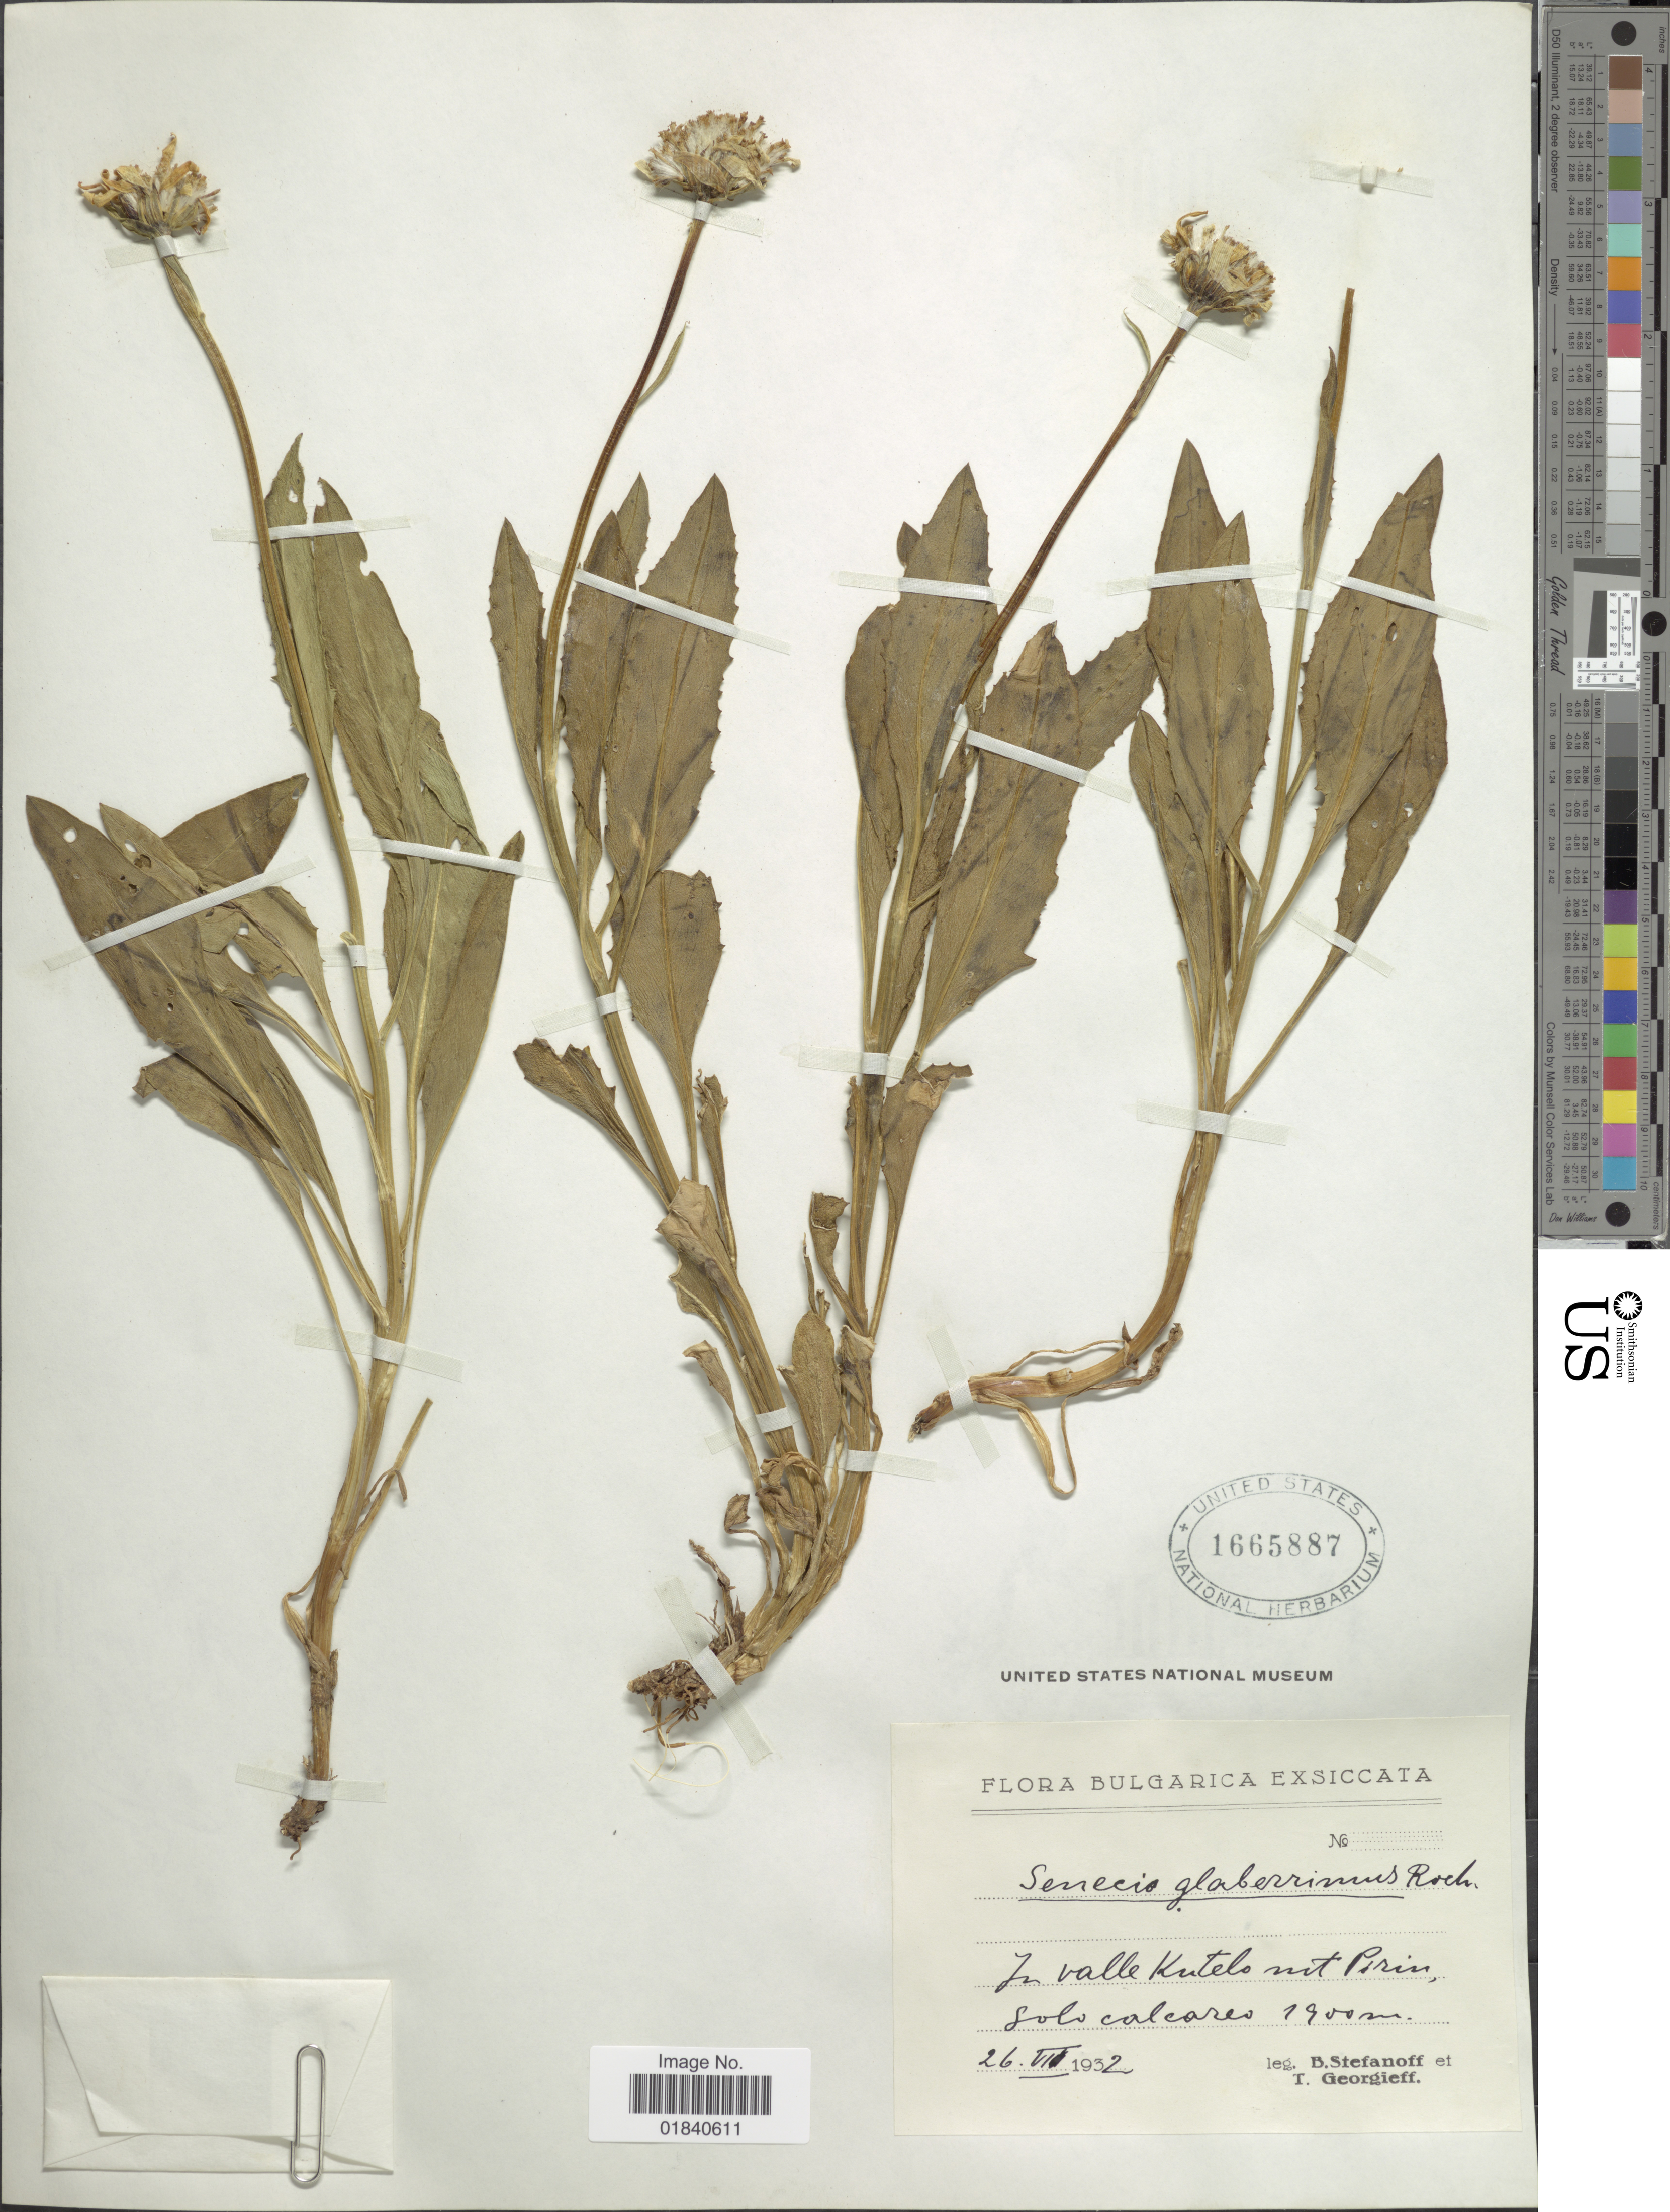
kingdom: Plantae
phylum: Tracheophyta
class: Magnoliopsida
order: Asterales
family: Asteraceae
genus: Senecio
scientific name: Senecio doronicum subsp. transylvanicus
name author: (Boiss.) Nyman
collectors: B. Stefanoff & T. Georgieff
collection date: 1932-07-26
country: Bulgaria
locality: In valle Kutelo mtPorin [interpreted]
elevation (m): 1900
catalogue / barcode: US 1665887